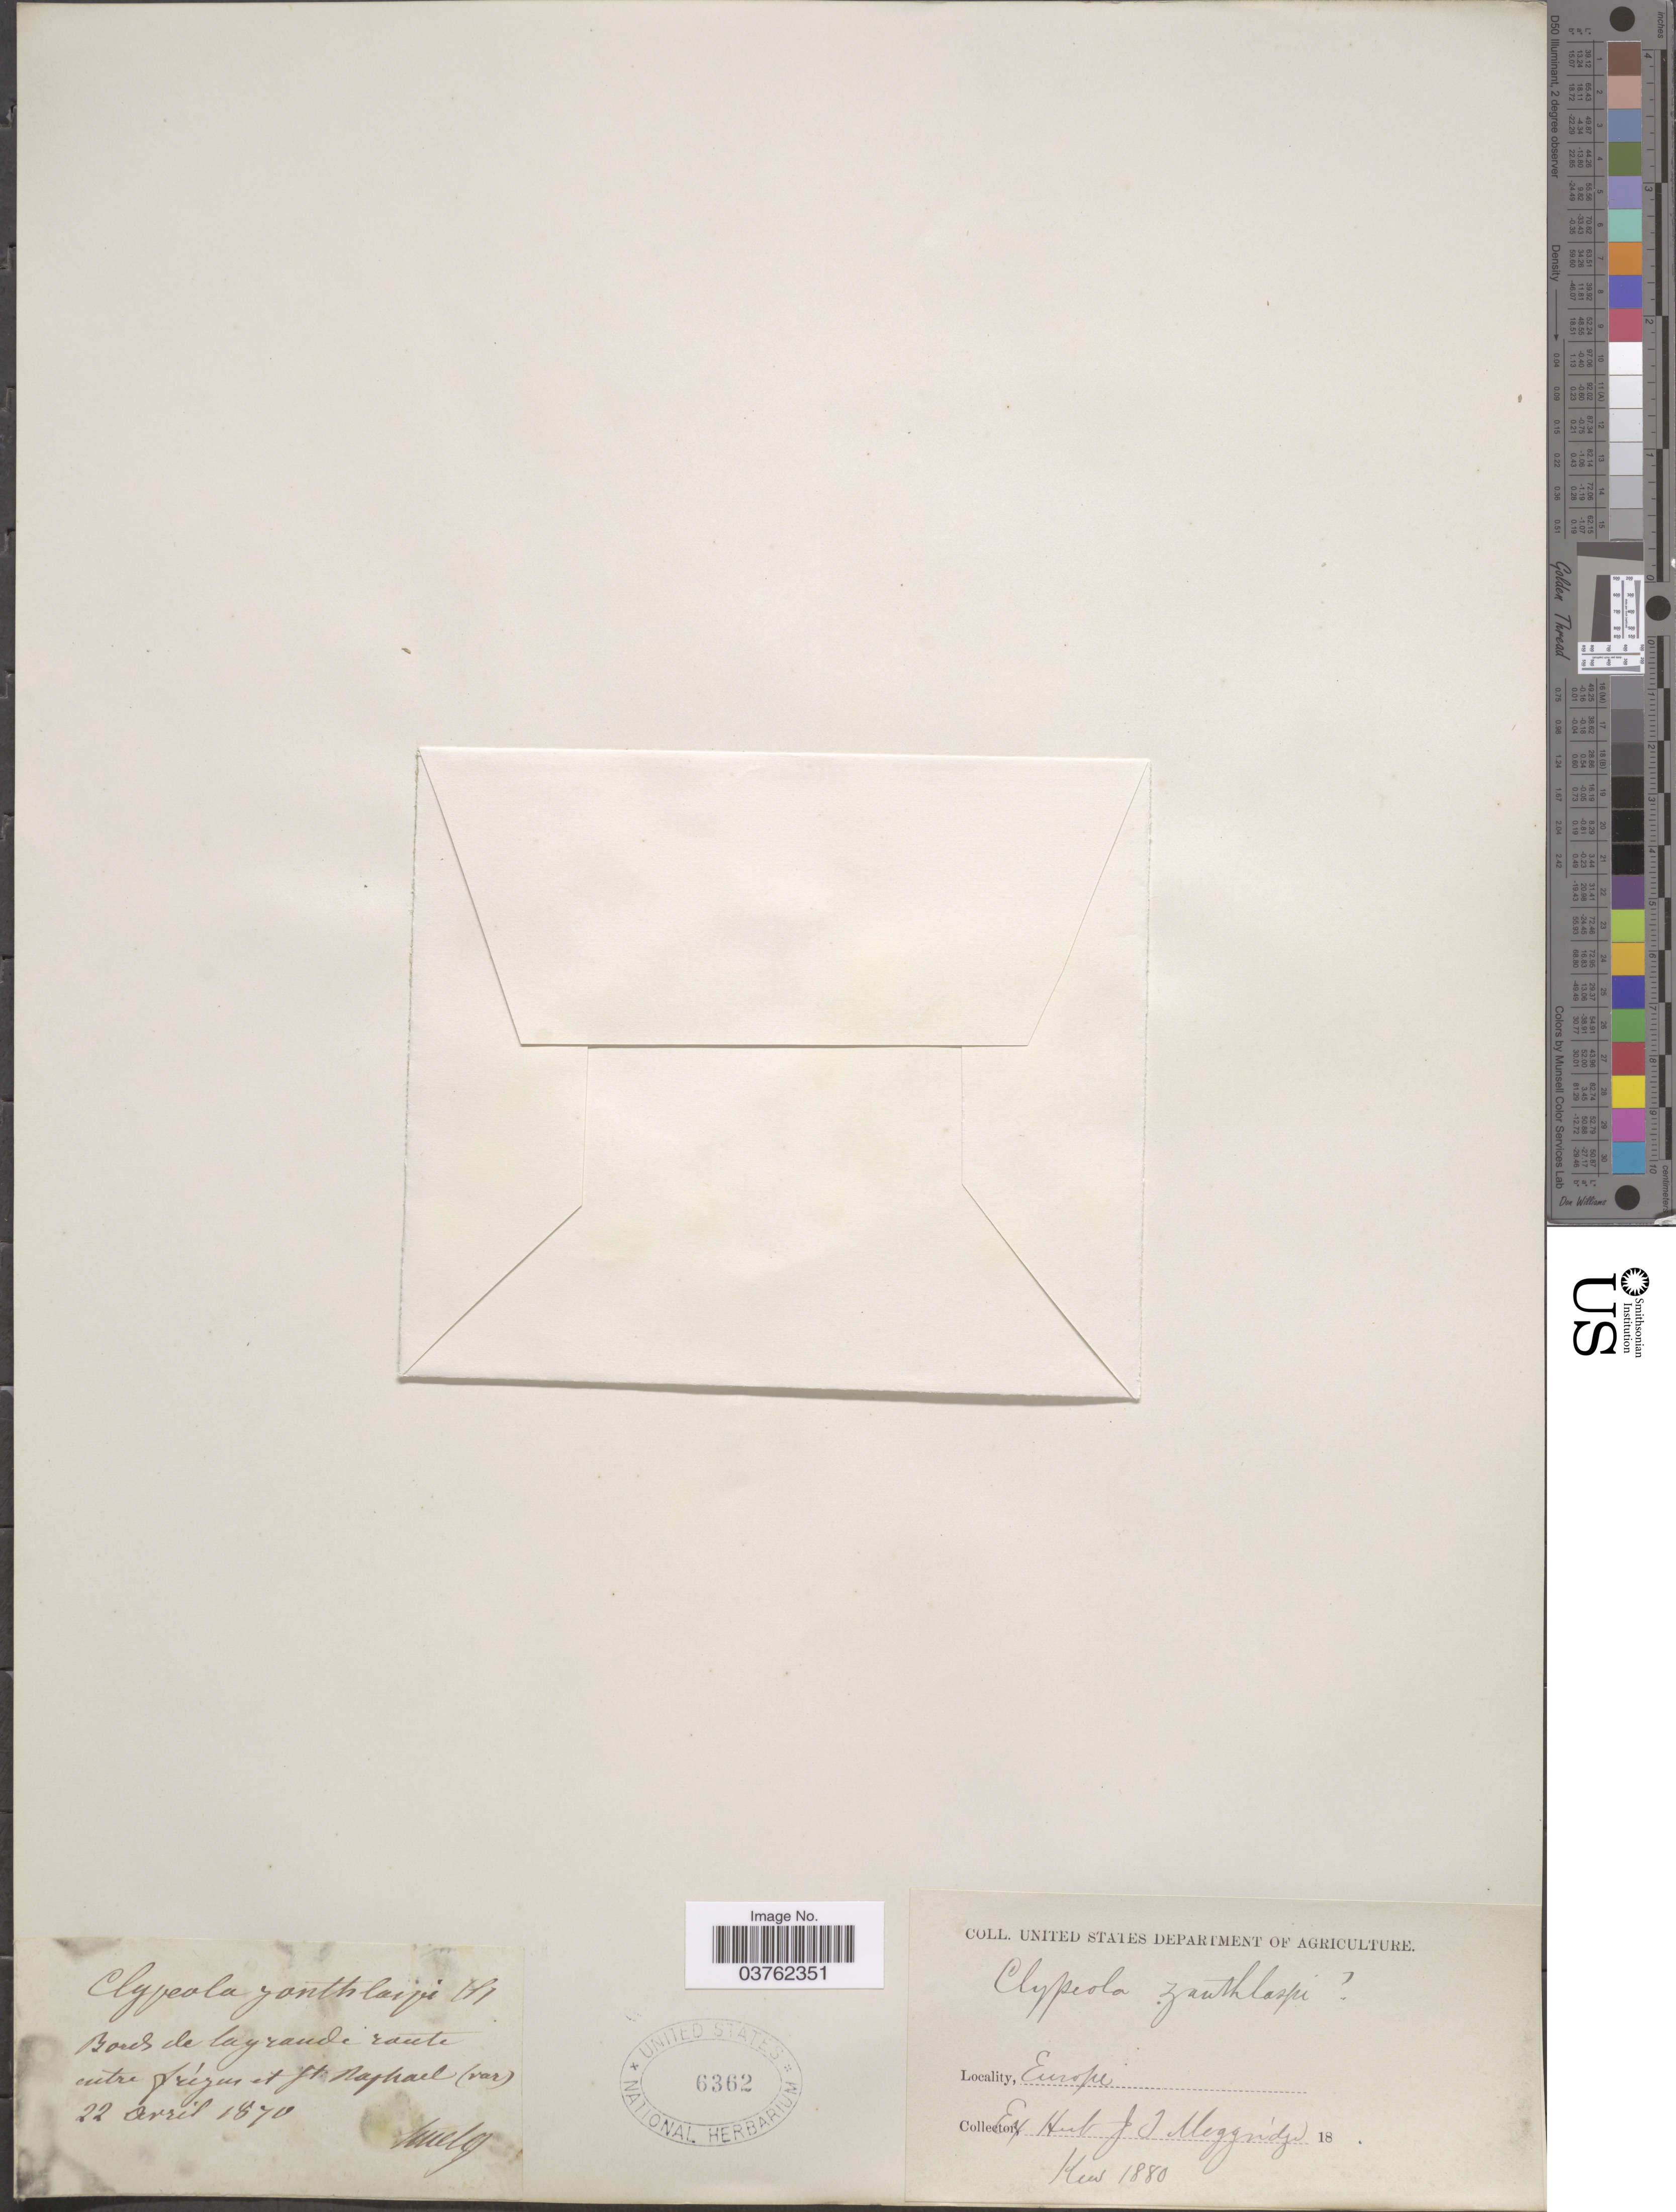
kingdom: Plantae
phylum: Tracheophyta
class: Magnoliopsida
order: Brassicales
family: Brassicaceae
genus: Clypeola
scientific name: Clypeola jonthlaspi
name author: L.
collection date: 1870-04-22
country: France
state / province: Provence-Alpes-Côte d'Azur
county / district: Var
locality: Bords de la grande route entre Frejus et St Raphael (var). Europe.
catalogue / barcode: US 6362